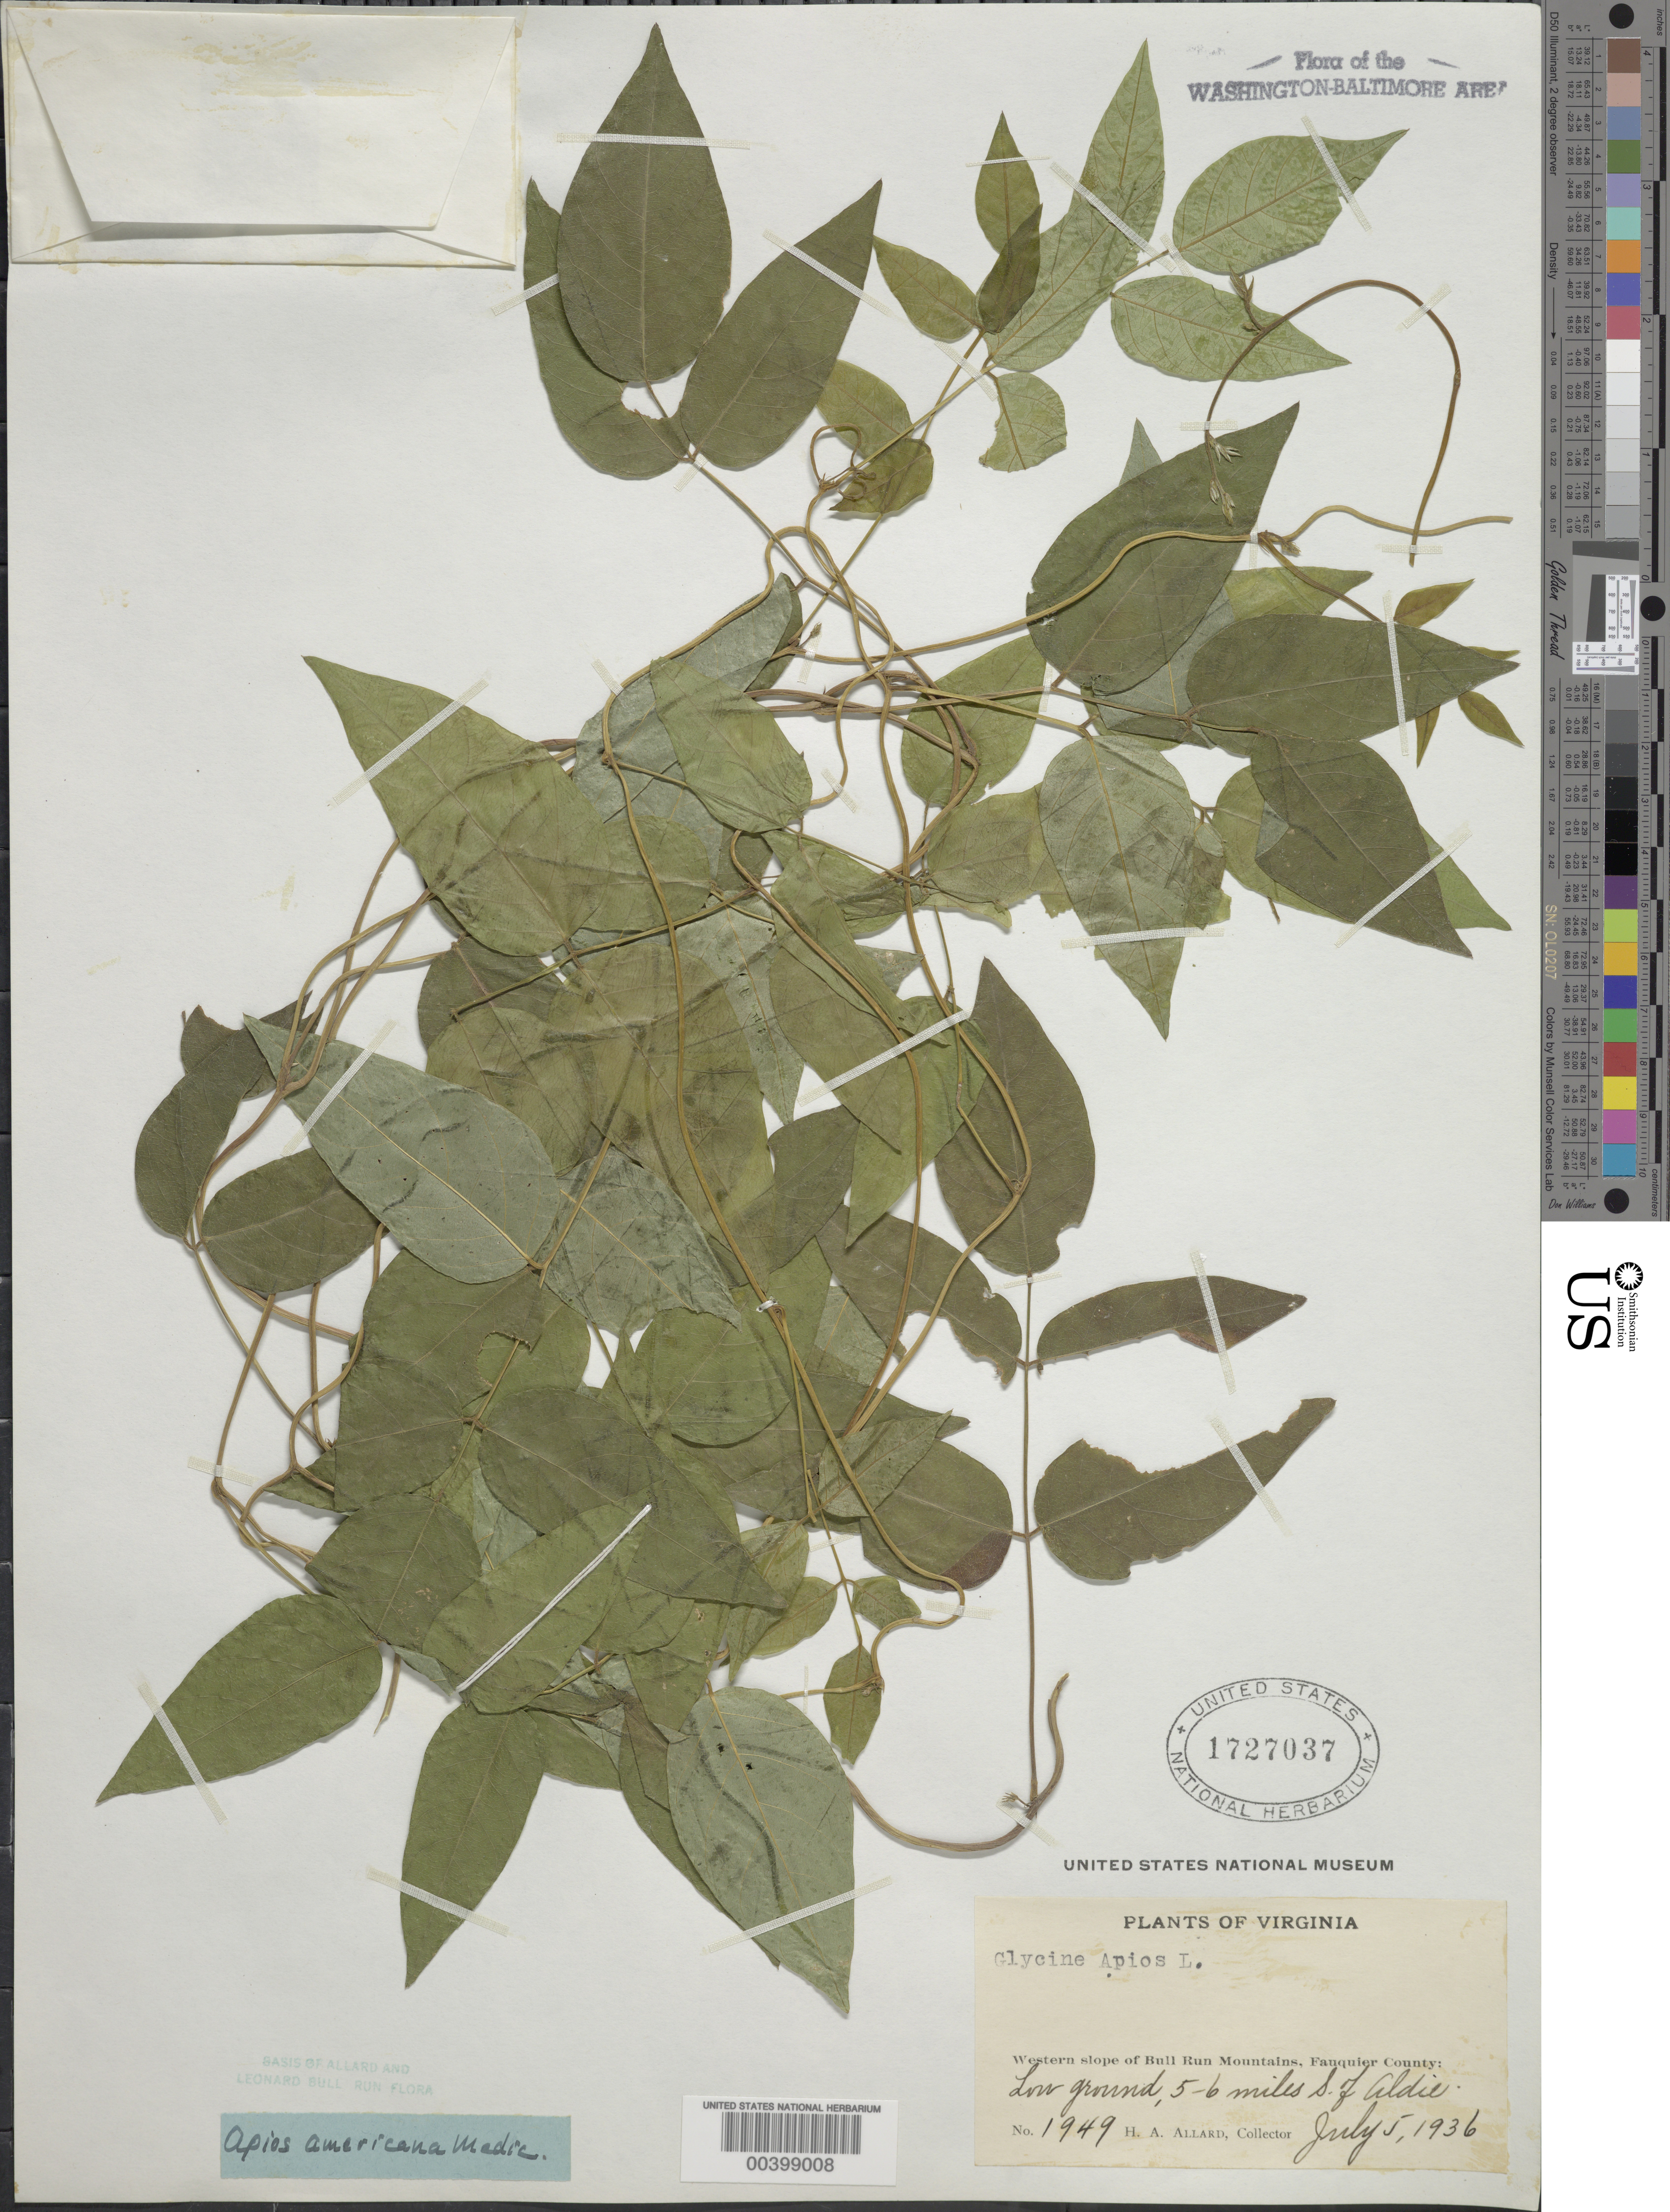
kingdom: Plantae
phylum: Tracheophyta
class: Magnoliopsida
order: Fabales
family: Fabaceae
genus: Apios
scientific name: Apios americana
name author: Medik.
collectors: H. A. Allard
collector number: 1949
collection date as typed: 05 Jul 1936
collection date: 1936-07-05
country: United States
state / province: Virginia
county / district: Fauquier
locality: South of Aldie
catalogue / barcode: US 1727037